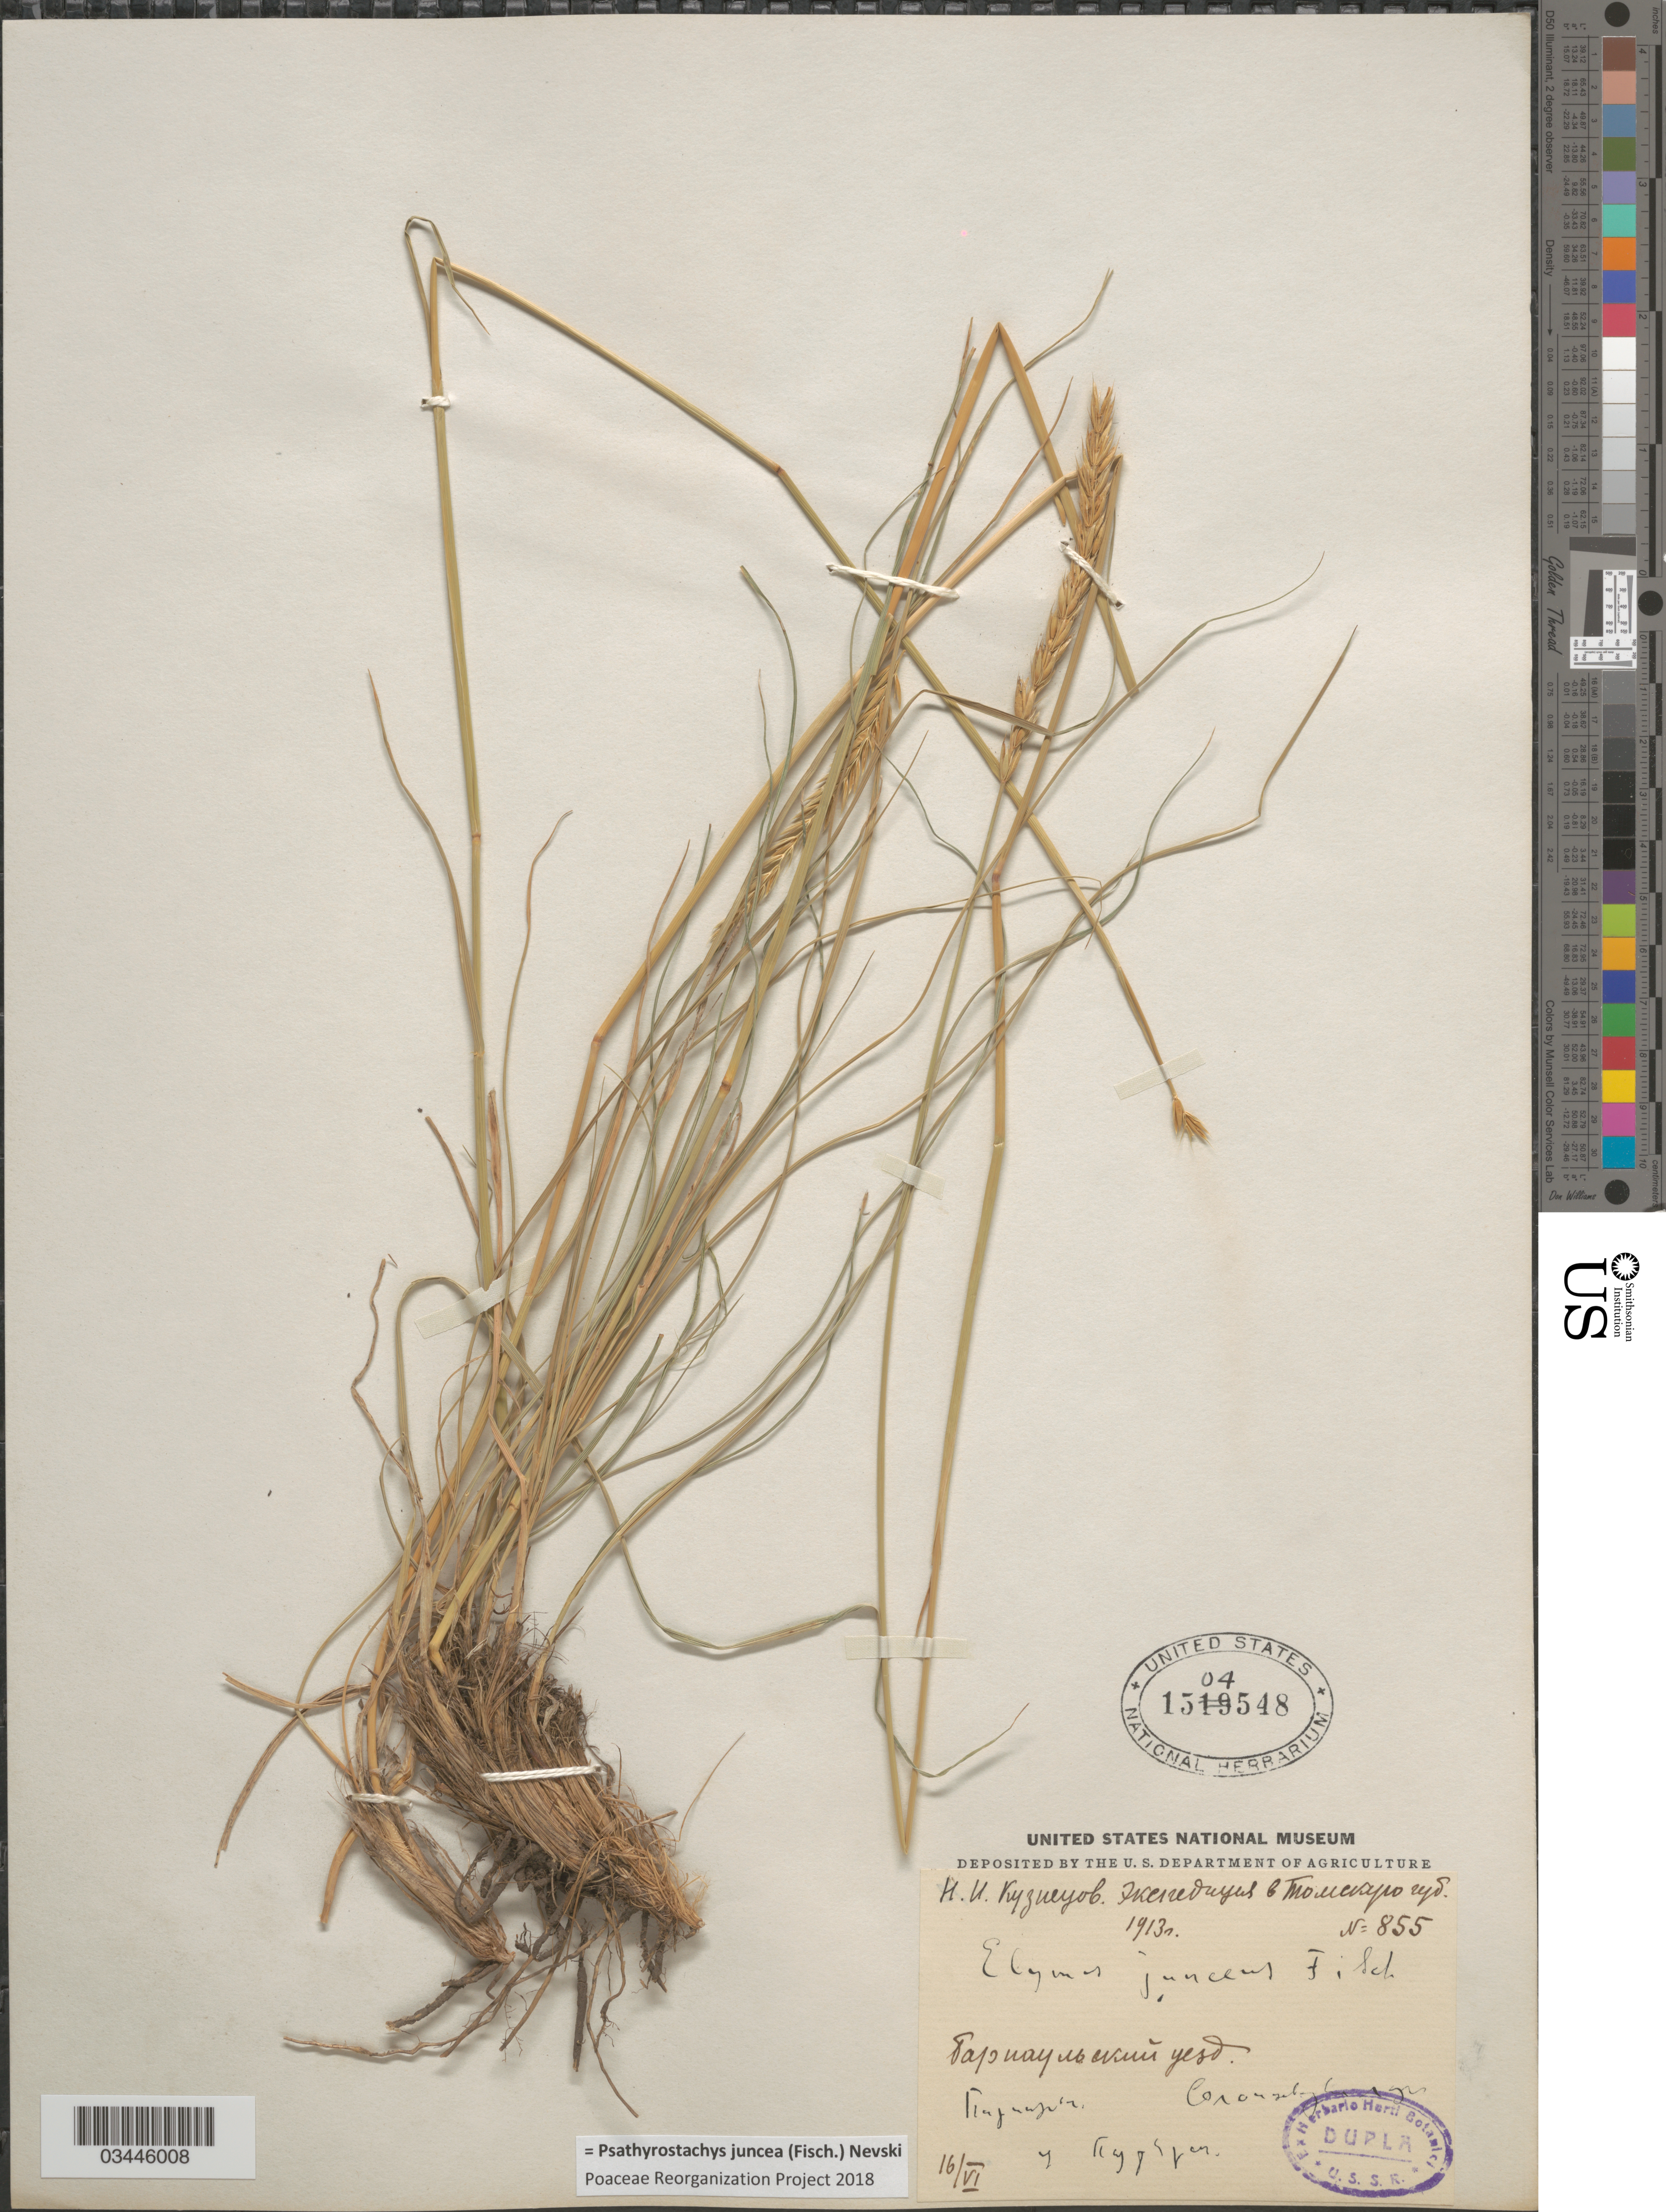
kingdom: Plantae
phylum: Tracheophyta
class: Liliopsida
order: Poales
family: Poaceae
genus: Psathyrostachys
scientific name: Psathyrostachys juncea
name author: (Fisch.) Nevki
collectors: N. Kuznetsov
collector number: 855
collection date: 1913-06-16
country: Russian Federation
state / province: Altai Krai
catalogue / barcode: US 1504548